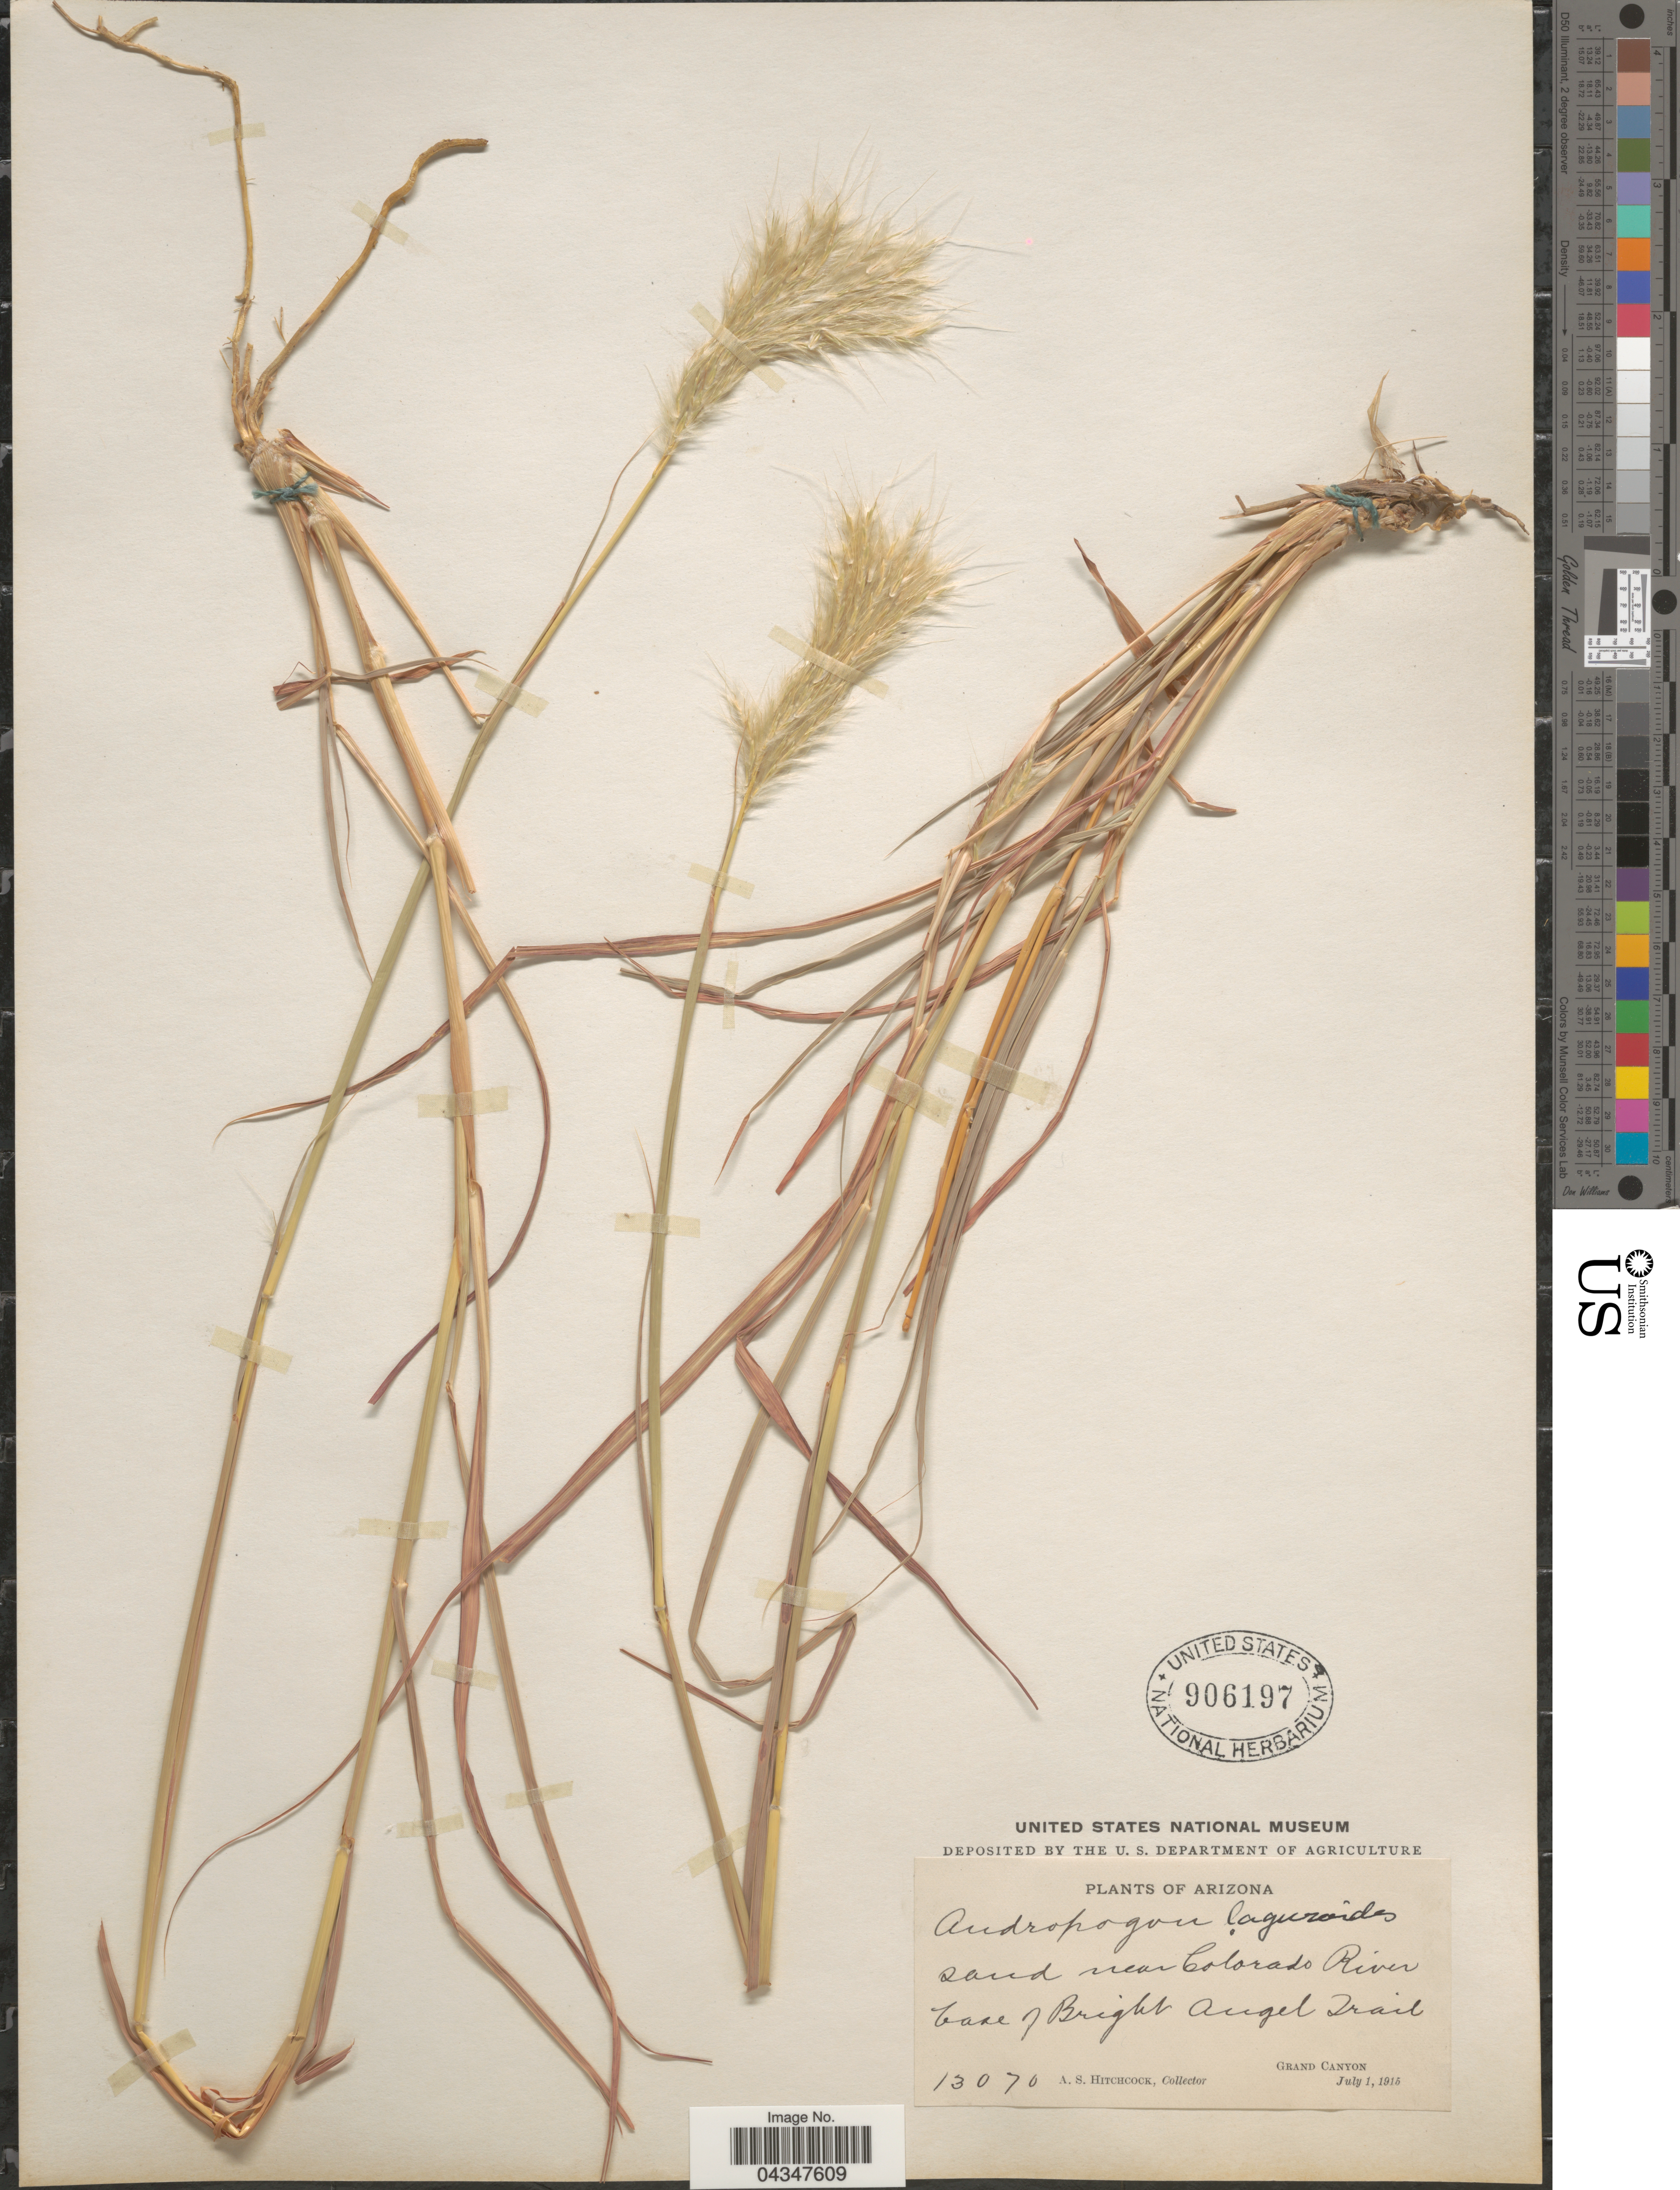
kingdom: Plantae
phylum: Tracheophyta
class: Liliopsida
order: Poales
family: Poaceae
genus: Bothriochloa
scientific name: Bothriochloa barbinodis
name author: (Lag.) Herter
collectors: A. S. Hitchcock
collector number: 13070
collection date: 1915-07-01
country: United States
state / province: Arizona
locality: Sand near Colorado River base of Bright Angel Trail. Grand Canyon.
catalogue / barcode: US 906197